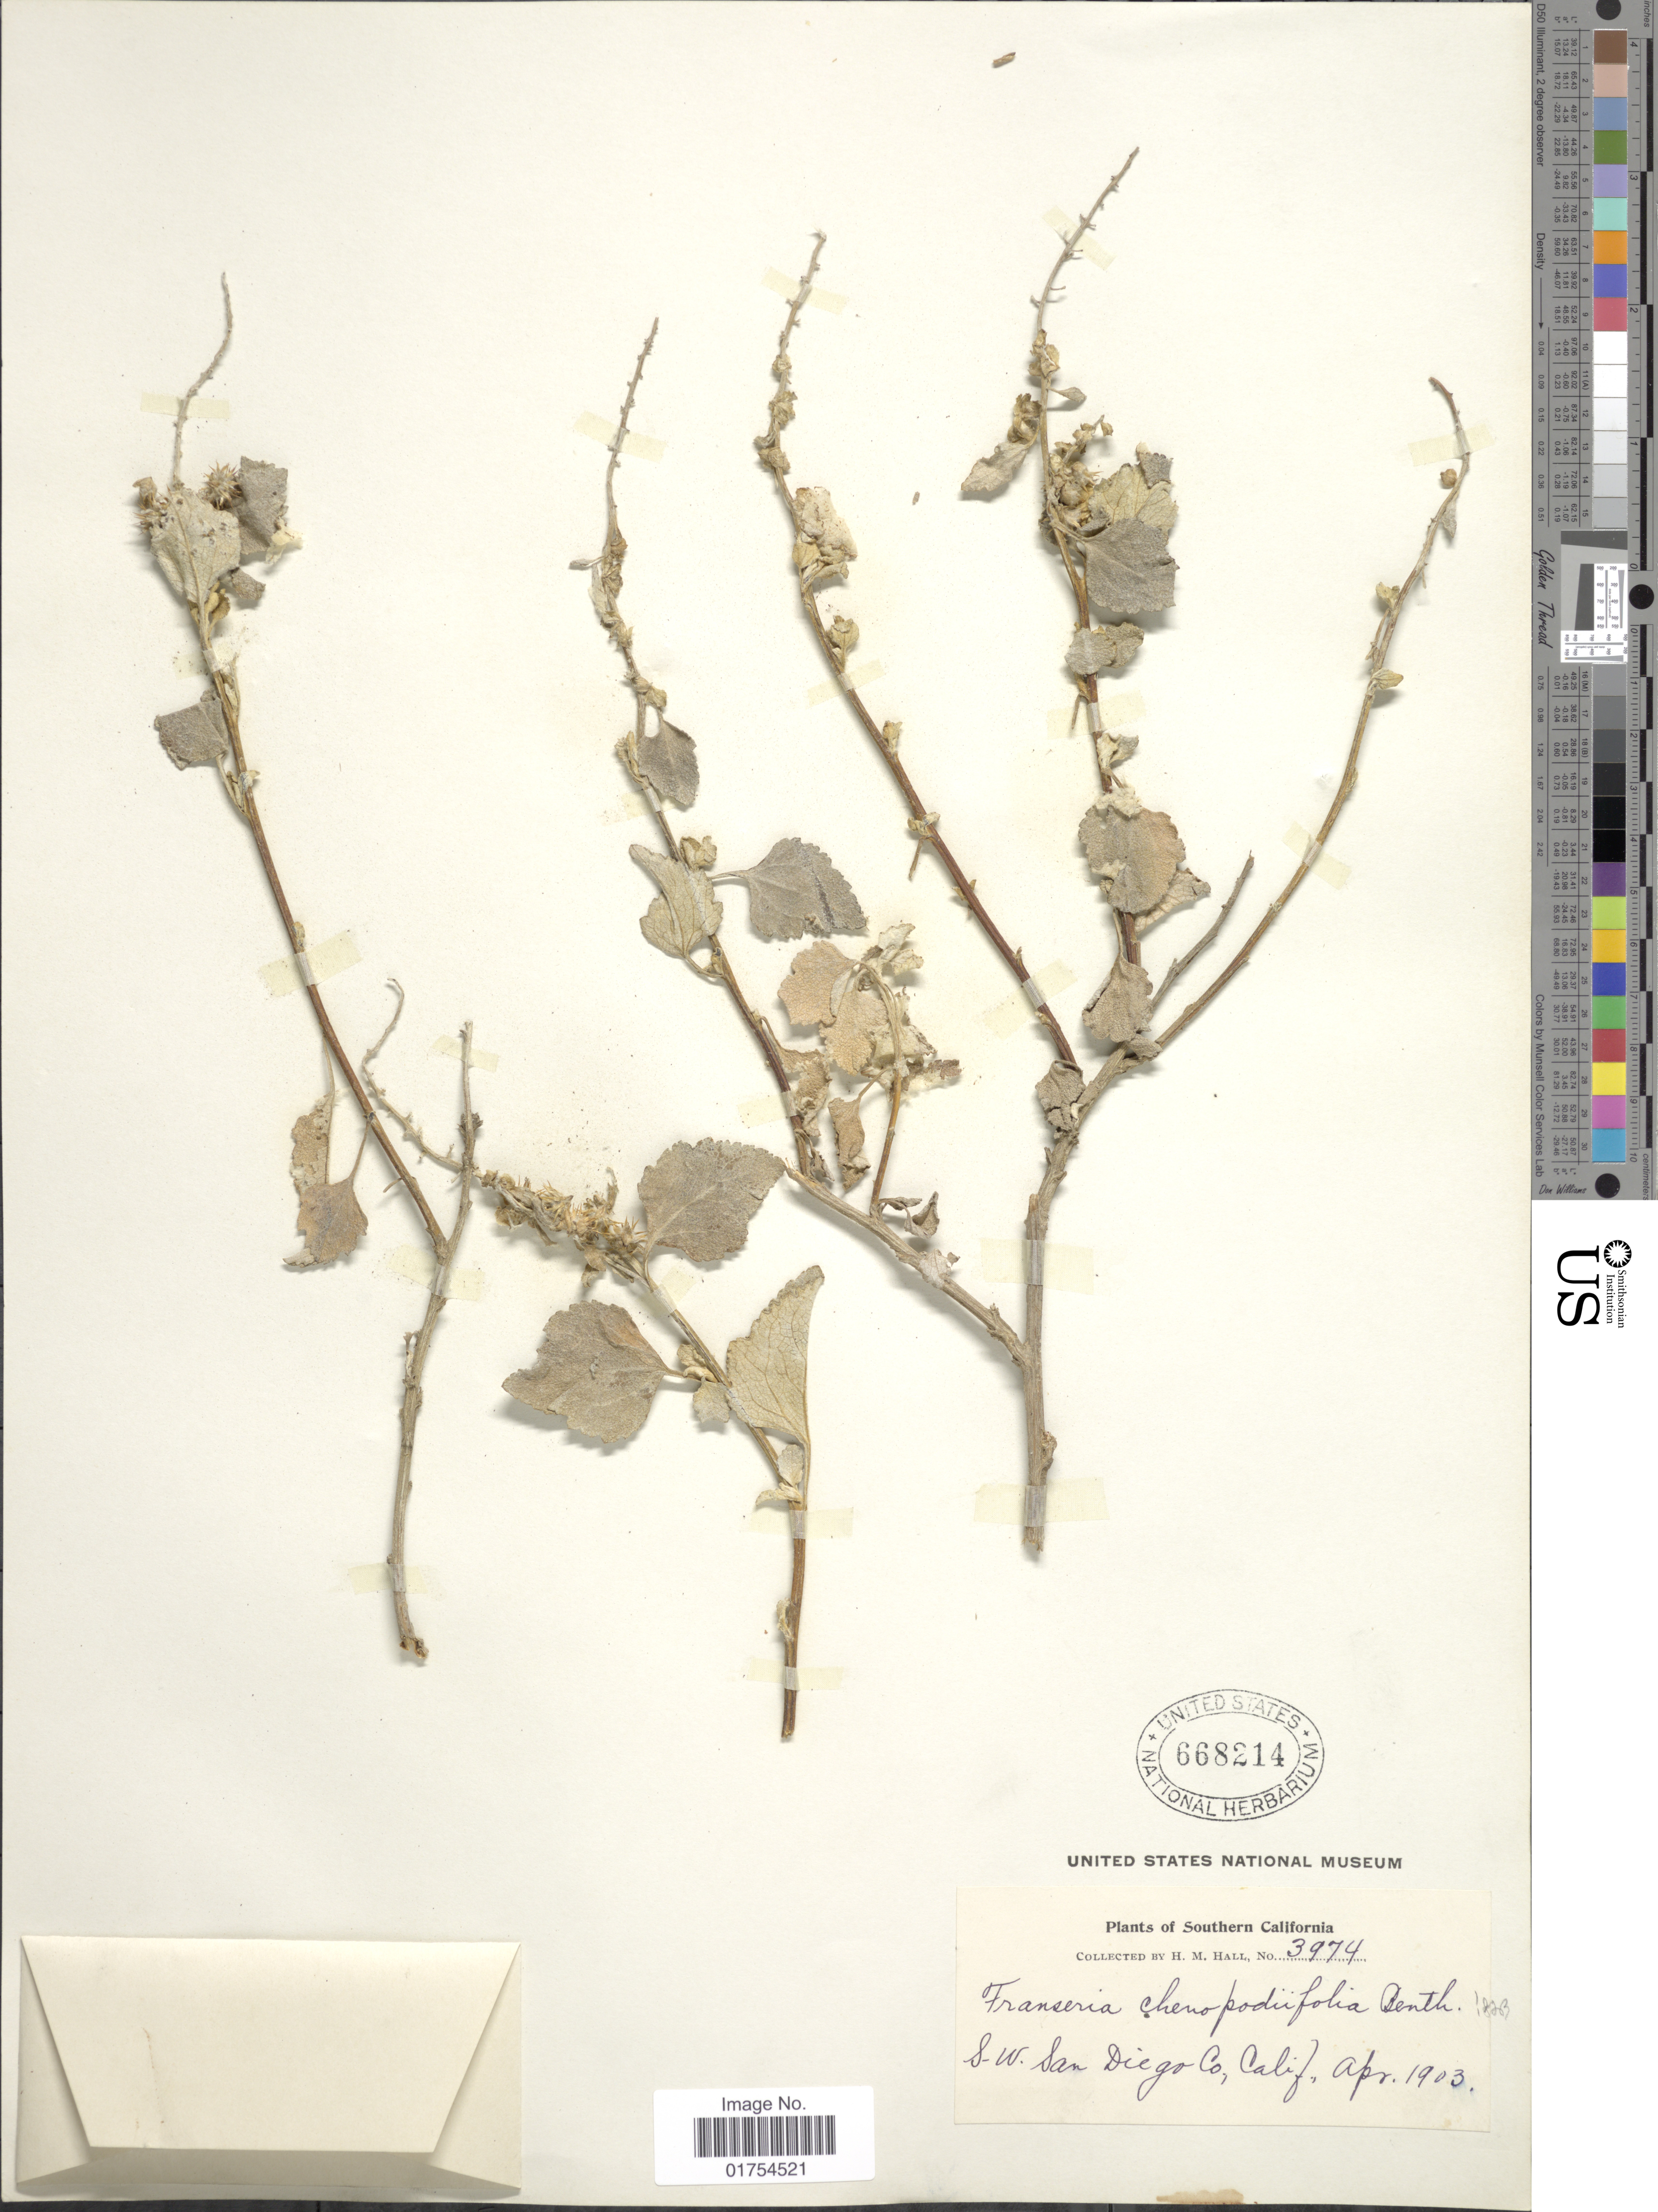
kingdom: Plantae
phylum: Tracheophyta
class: Magnoliopsida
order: Asterales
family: Asteraceae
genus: Franseria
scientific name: Franseria chenopodiifolia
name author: Benth.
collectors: H. M. Hall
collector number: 3974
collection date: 1903-04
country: United States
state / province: California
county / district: San Diego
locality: Southern California, S.W. San Diego Co.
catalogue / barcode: US 668214